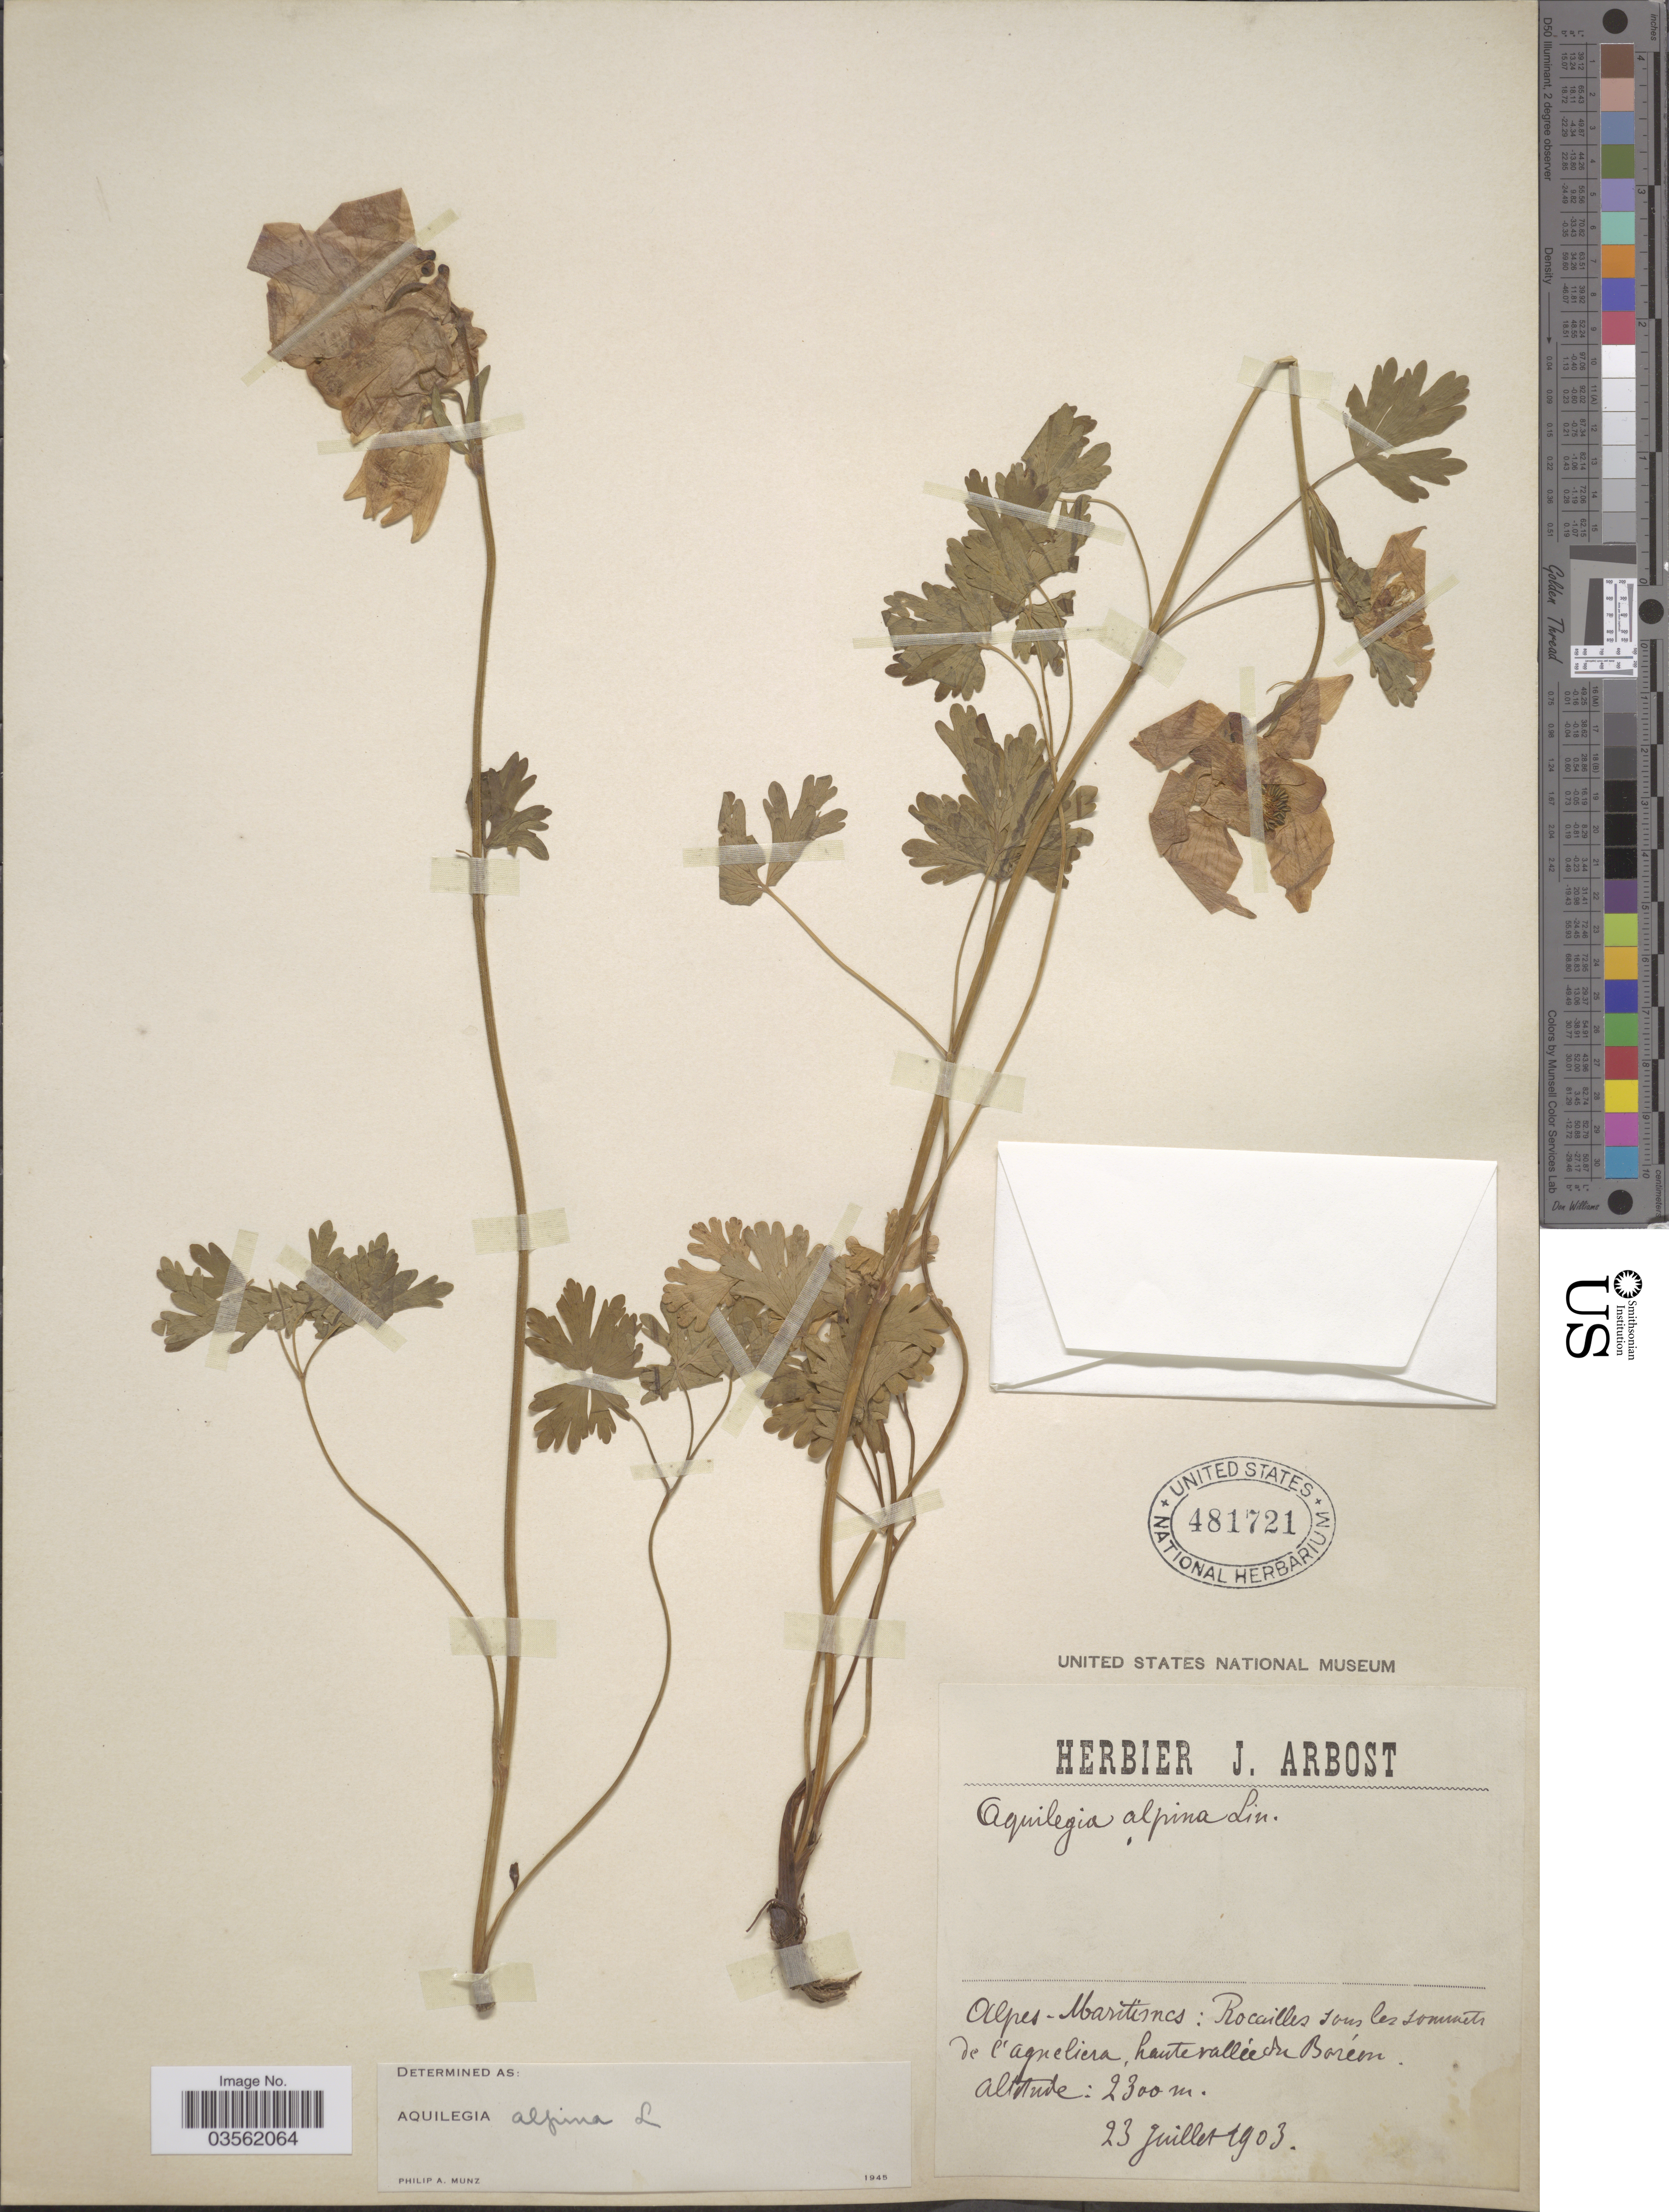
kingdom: Plantae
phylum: Tracheophyta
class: Magnoliopsida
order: Ranunculales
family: Ranunculaceae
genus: Aquilegia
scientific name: Aquilegia alpina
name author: L.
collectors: ex herb. J. Arbost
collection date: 1903-07-23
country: France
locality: Alpes-Maritimes: Rocailles sous les sommets de l'agneliera, haute vallée du Boréon. [interpreted]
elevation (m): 2300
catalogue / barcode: US 481721